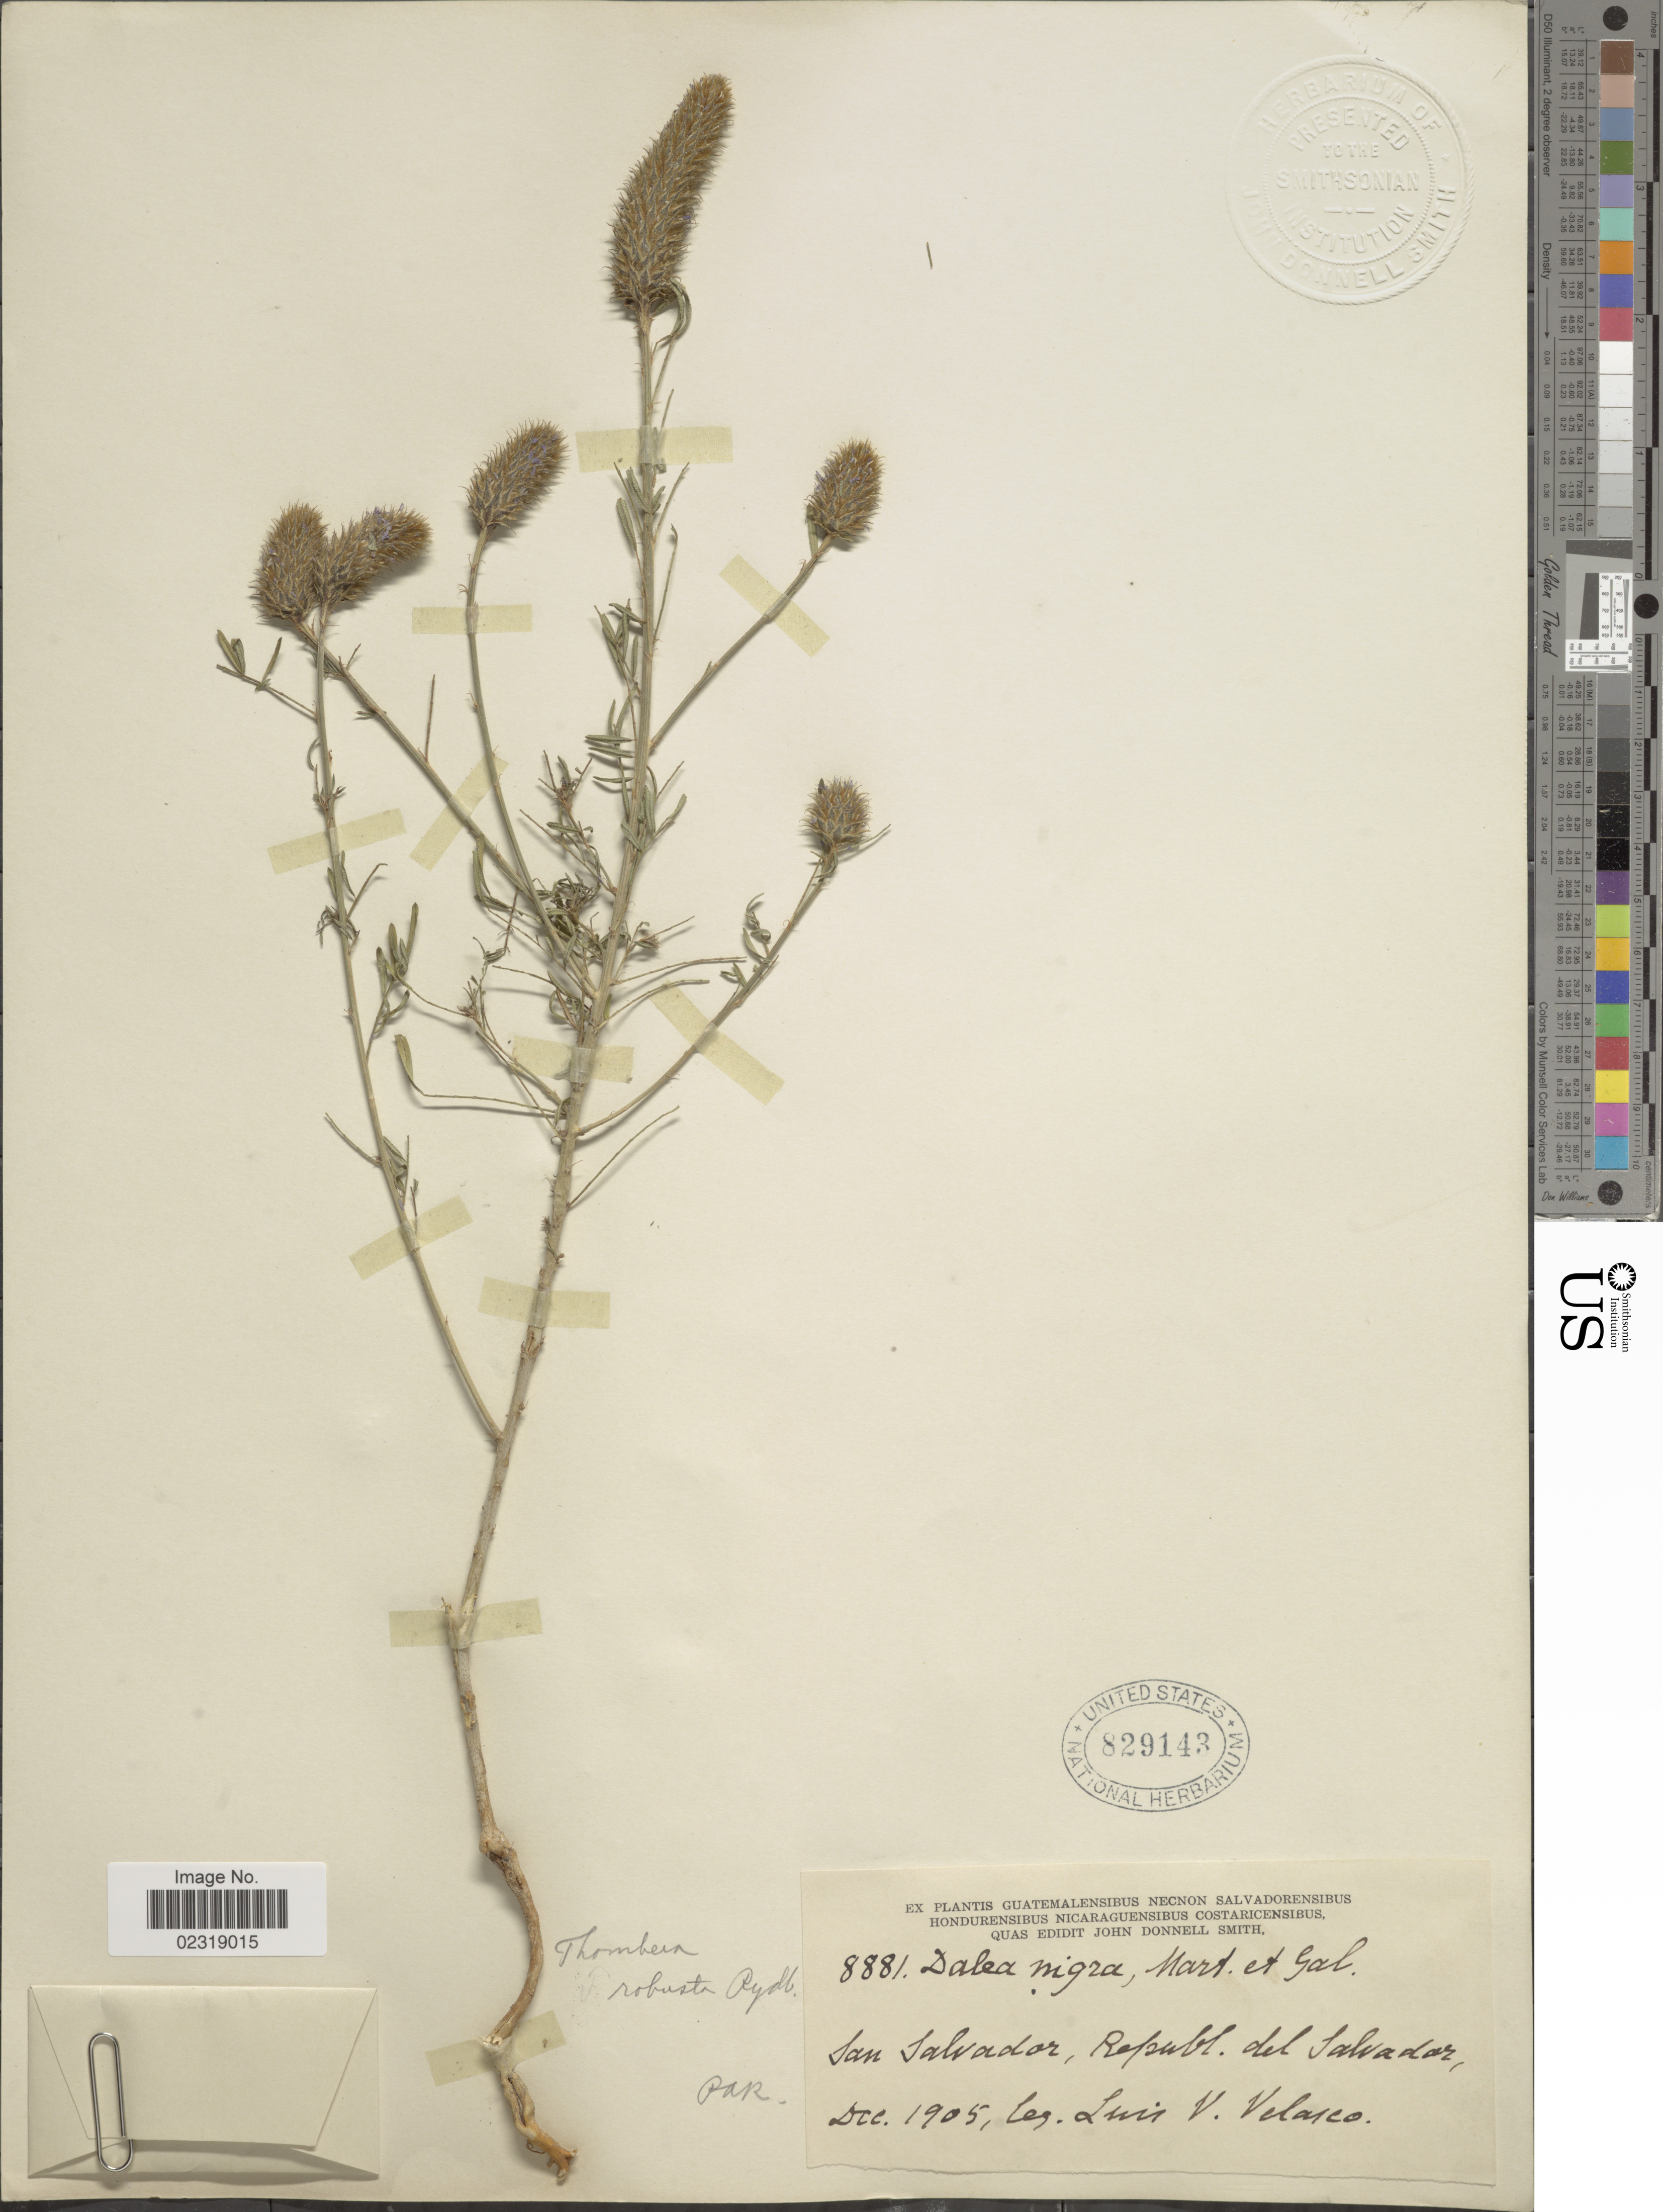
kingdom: Plantae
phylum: Tracheophyta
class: Magnoliopsida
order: Fabales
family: Fabaceae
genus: Dalea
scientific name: Dalea cliffortiana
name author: Willd.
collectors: L. Velasco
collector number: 8881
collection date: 1905-12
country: El Salvador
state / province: San Salvador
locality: San Salvador, Republ. del Salvador.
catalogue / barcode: US 829143